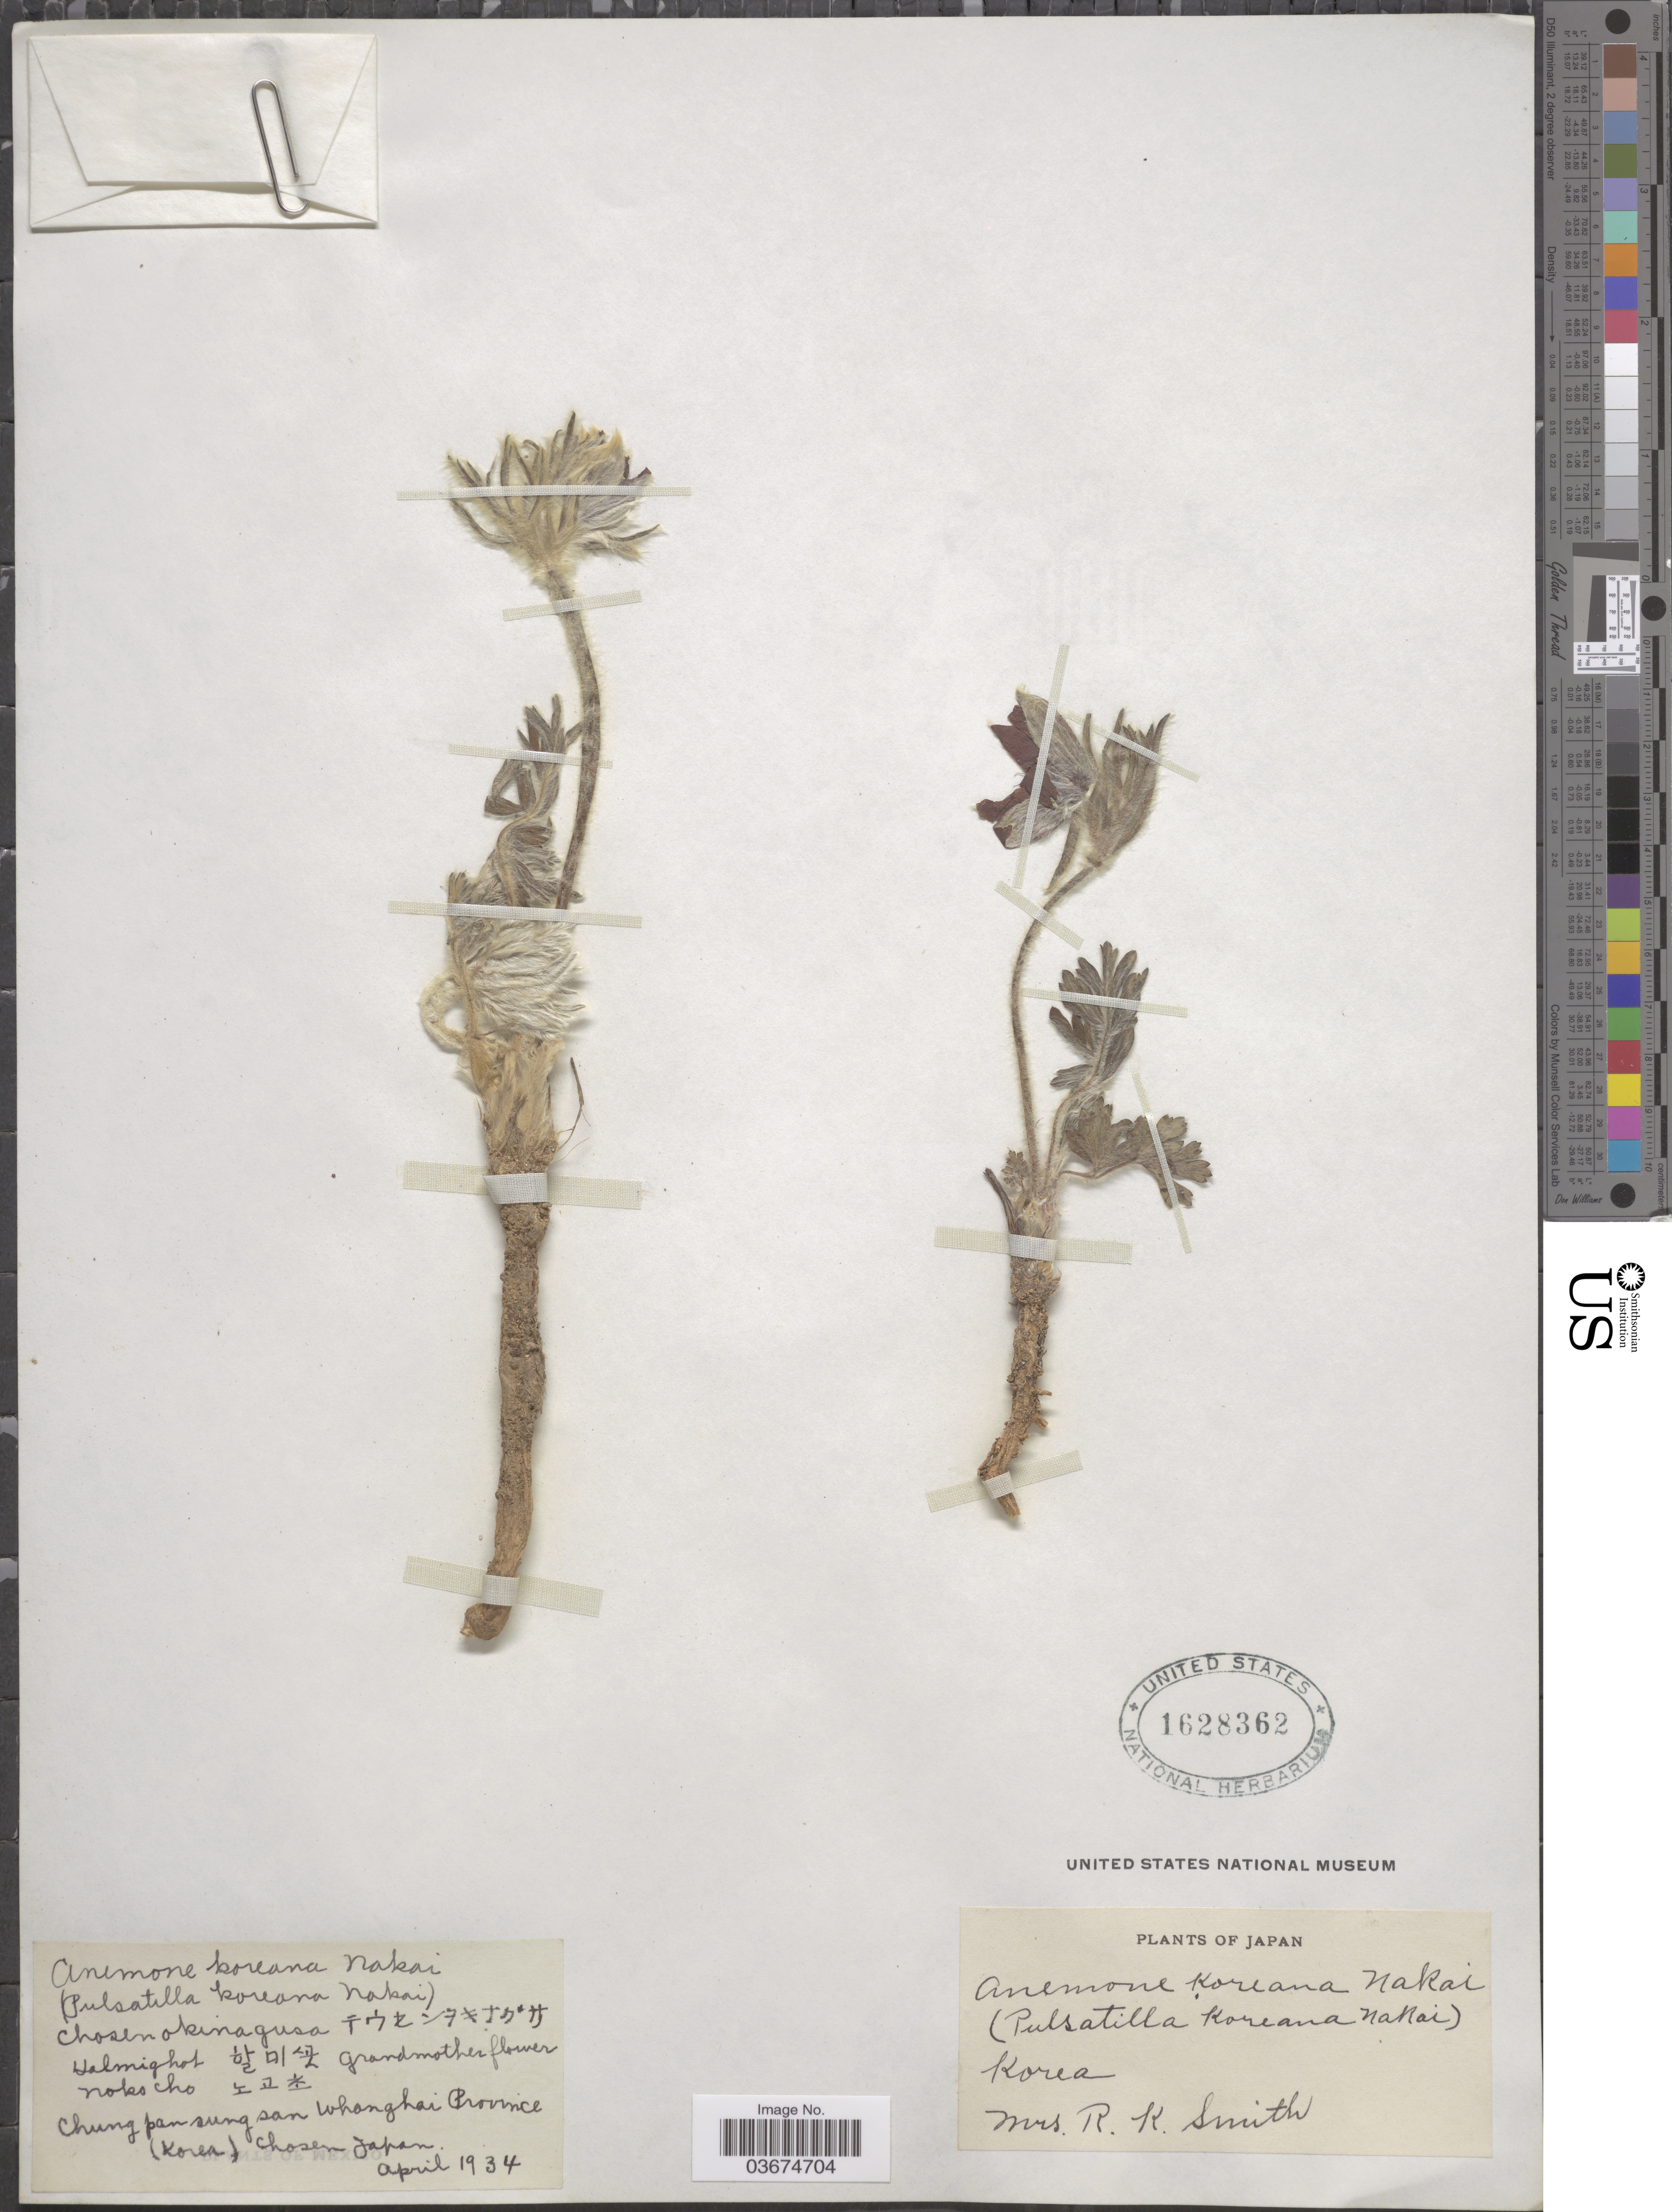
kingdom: Plantae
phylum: Tracheophyta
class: Magnoliopsida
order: Ranunculales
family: Ranunculaceae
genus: Pulsatilla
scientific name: Pulsatilla koreana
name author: (Y. Yabe ex Nakai) Nakai ex T. Mori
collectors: Mrs. R. K. Smith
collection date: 1934-04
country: North Korea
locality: Chung pan sung san Whanghai Province (Korea). Chosen Japan.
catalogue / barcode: US 1628362